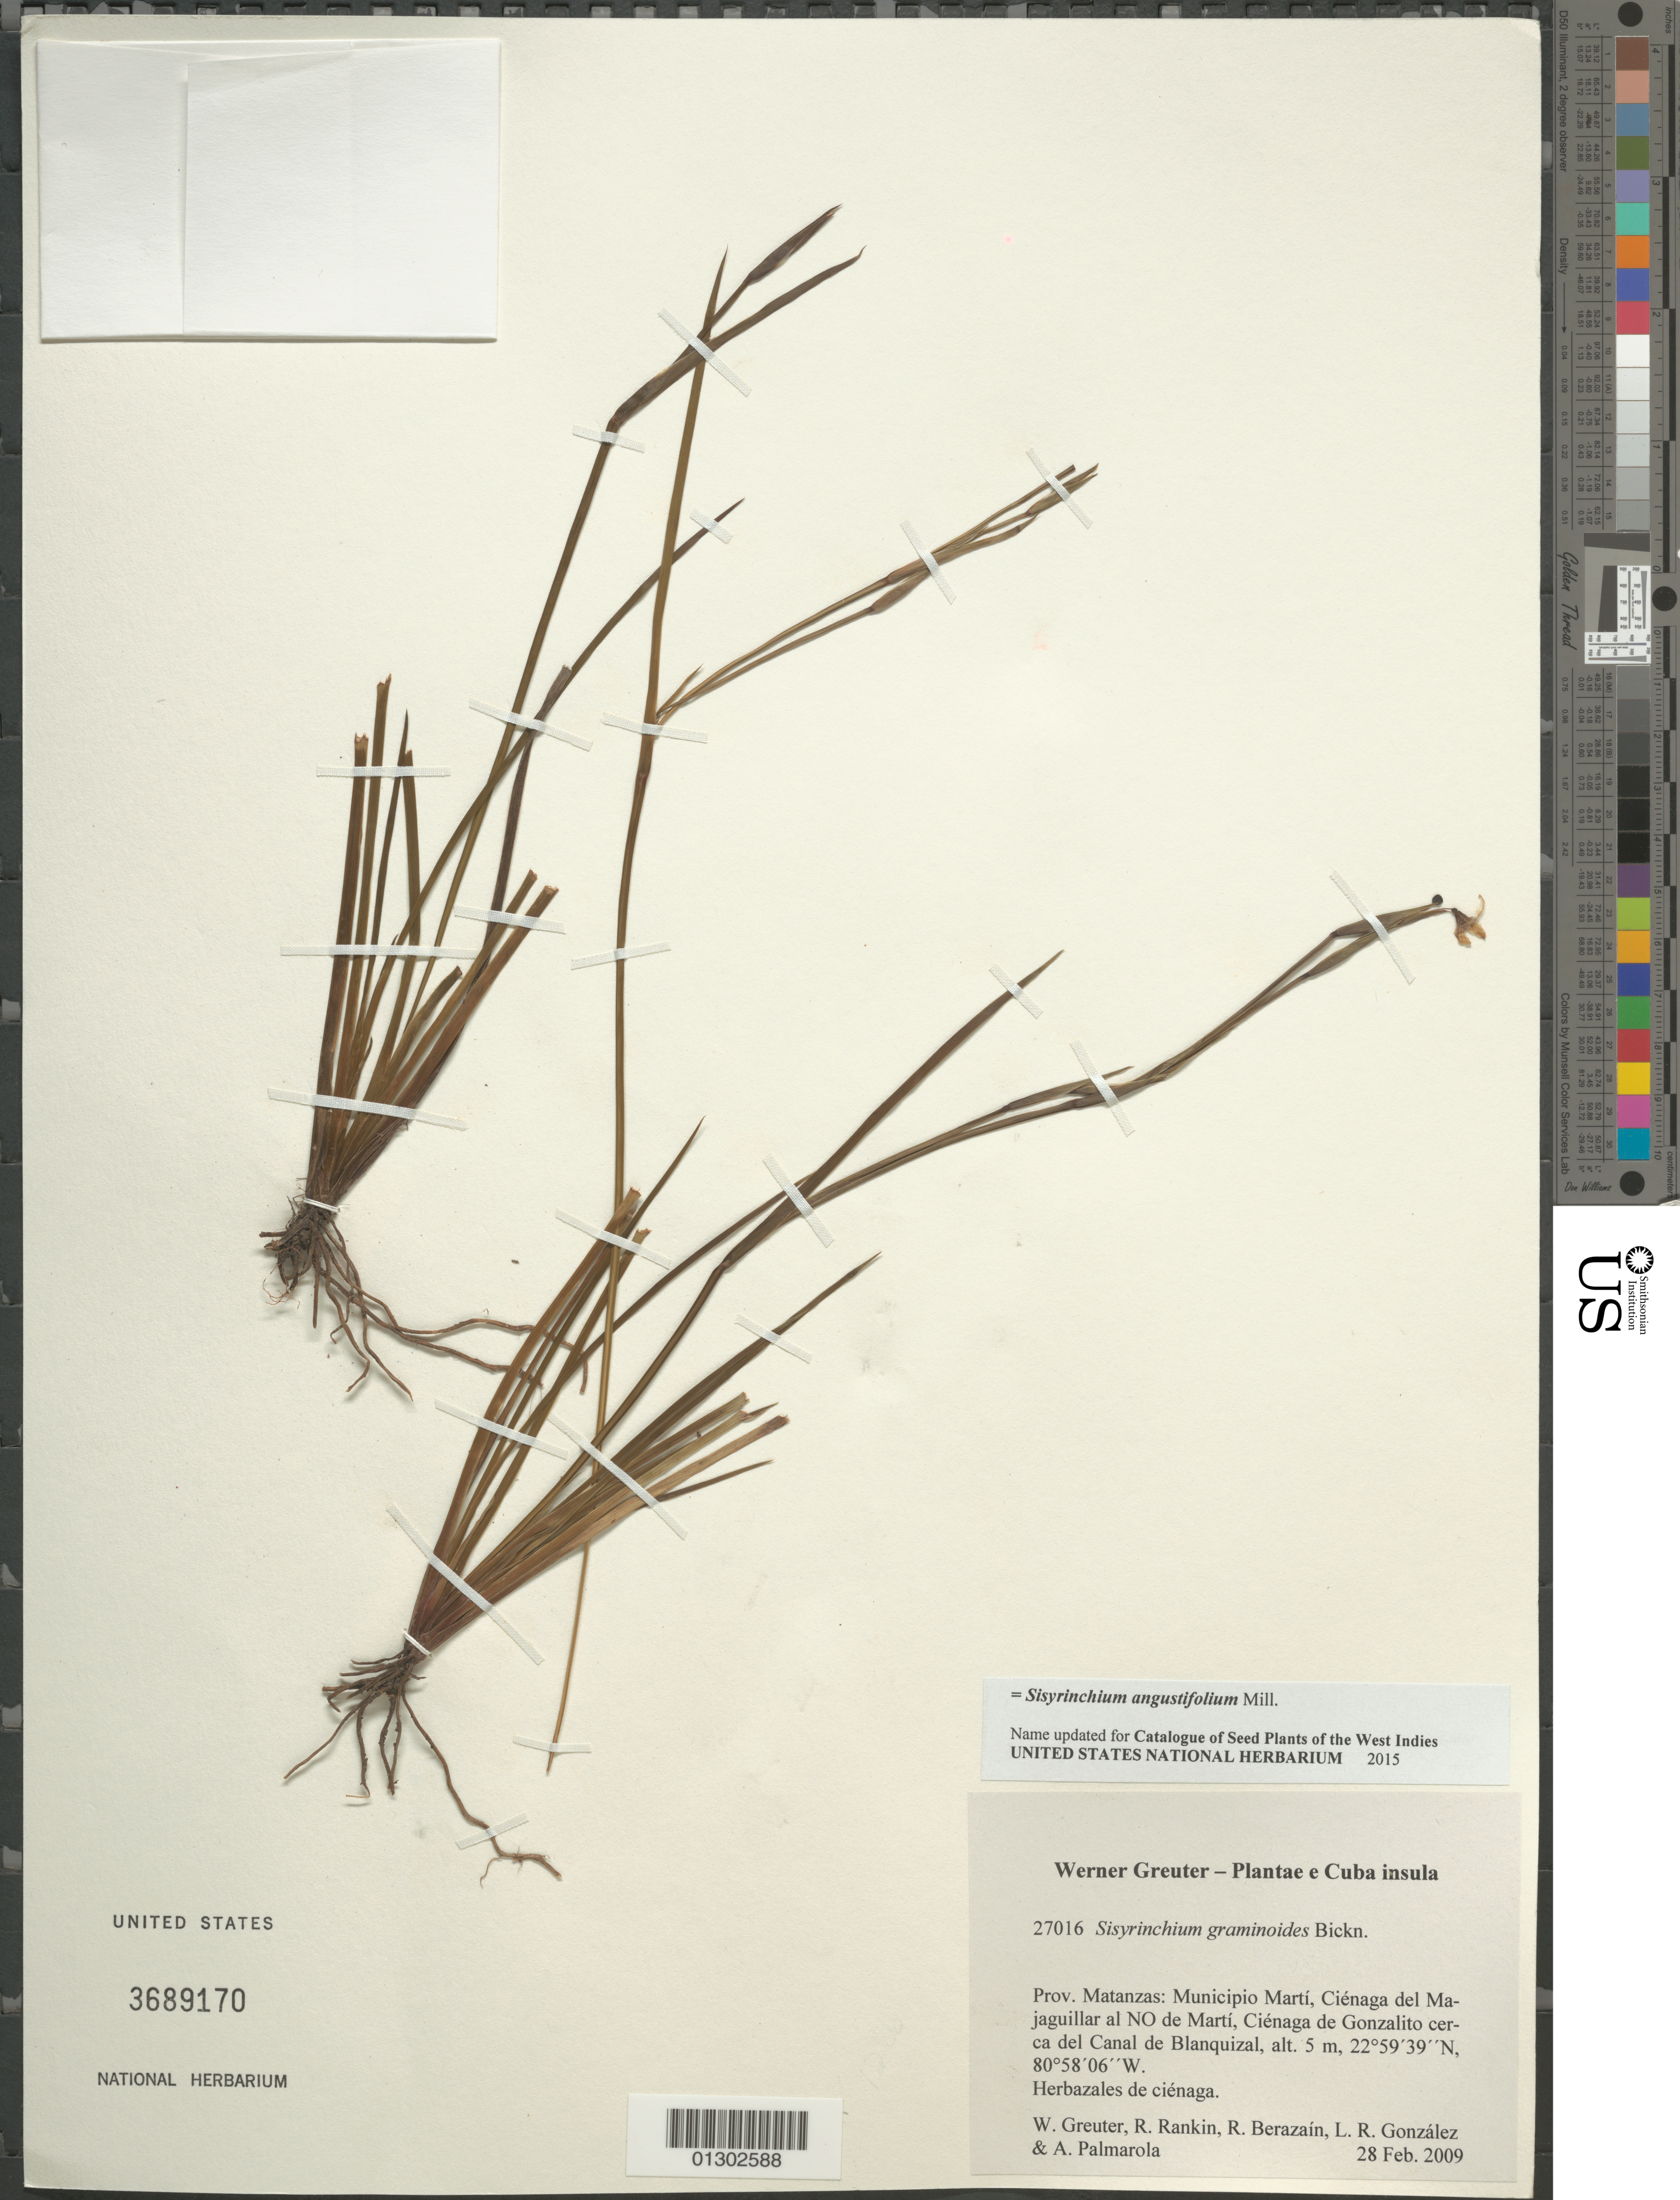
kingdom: Plantae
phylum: Tracheophyta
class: Liliopsida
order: Asparagales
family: Iridaceae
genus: Sisyrinchium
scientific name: Sisyrinchium angustifolium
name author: Mill.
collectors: W. R. Greuter, R. Rankin Rodriguez, R. Berazaín, L. Gonzalez & A. Palmarola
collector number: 27016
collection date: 2009-02-28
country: Cuba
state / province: Matanzas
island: Cuba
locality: Municipio Martí, Ciénaga del Majaguillar al NO de Martí, Ciénaga de Gonzalito cerca del Canal de Blanquizal.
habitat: Herbazales de ciénaga.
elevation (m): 5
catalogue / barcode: US 3689170